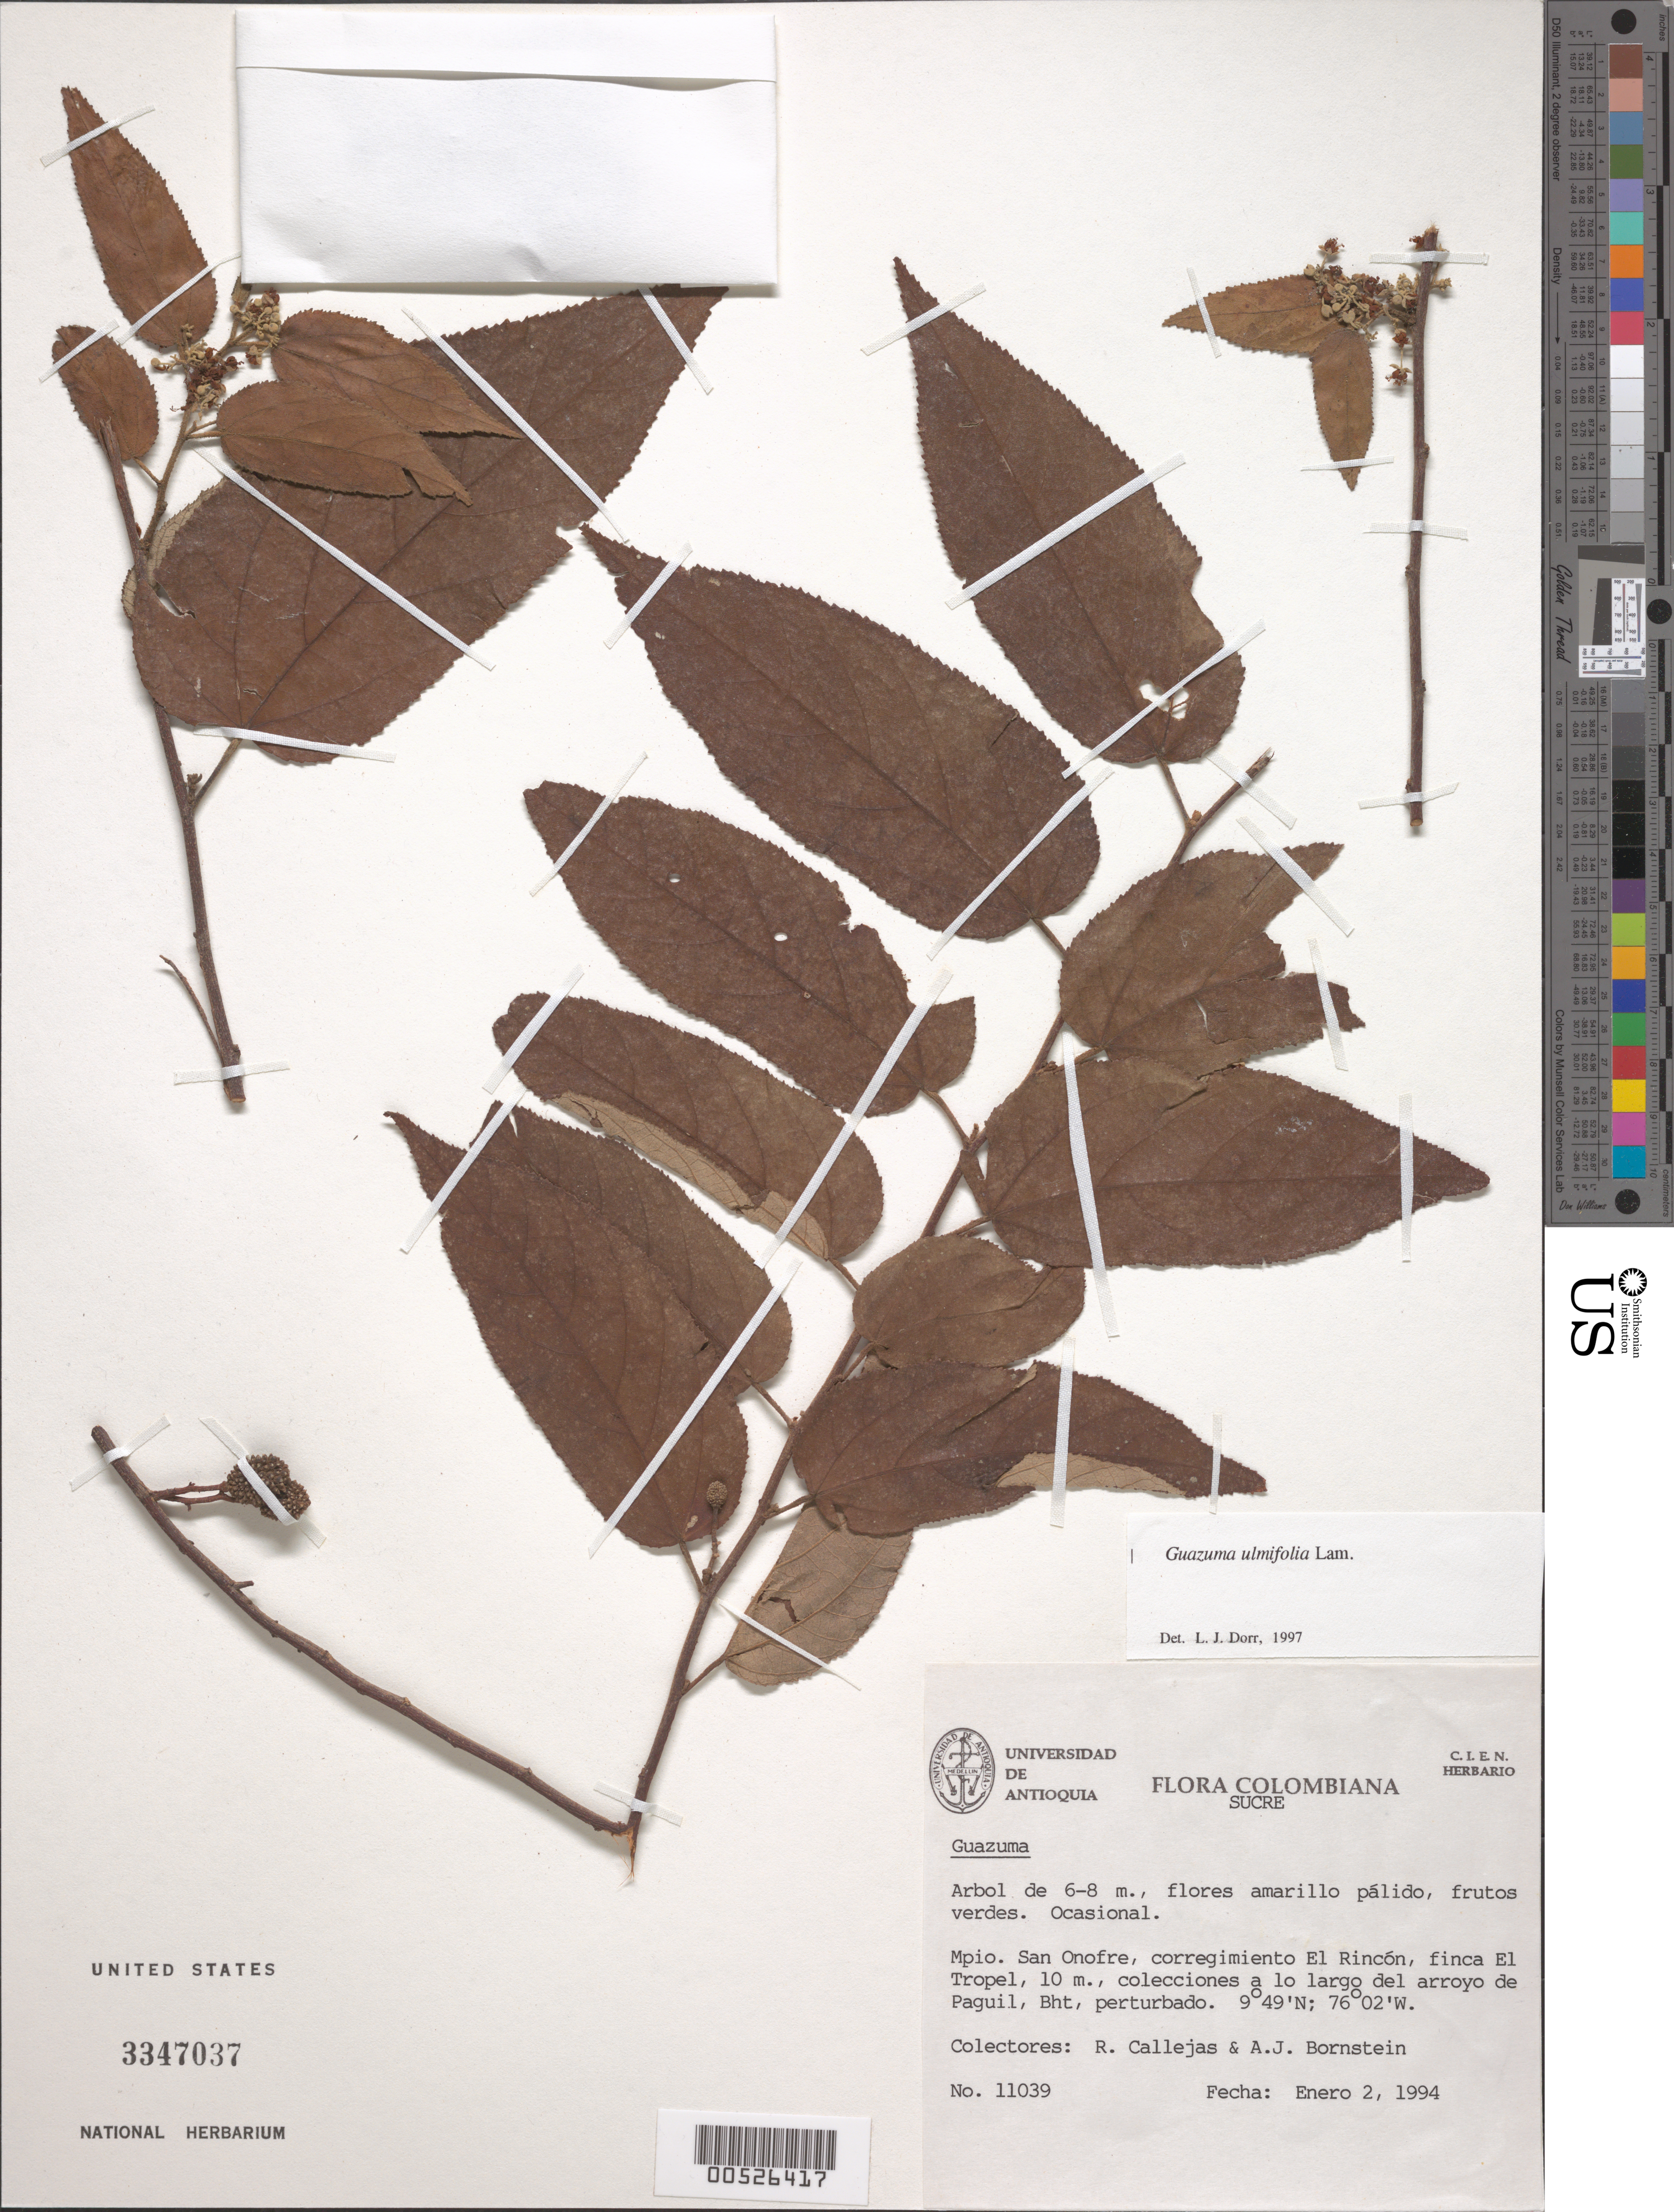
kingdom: Plantae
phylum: Tracheophyta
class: Magnoliopsida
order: Malvales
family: Malvaceae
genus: Guazuma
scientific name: Guazuma ulmifolia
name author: Lam.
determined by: Dorr, L. J., (BOT), Smithsonian Institution - National Museum of Natural History (UNITED STATES)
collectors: R. Callejas & A. J. Bornstein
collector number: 11039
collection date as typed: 02 Jan 1994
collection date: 1994-01-02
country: Colombia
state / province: Sucre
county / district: San Onofre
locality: Corregimiento El Rincón, Finca El Tropel, 10 m., Colecciones a lo Largo del Arroyo de Paguil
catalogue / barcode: US 3347037